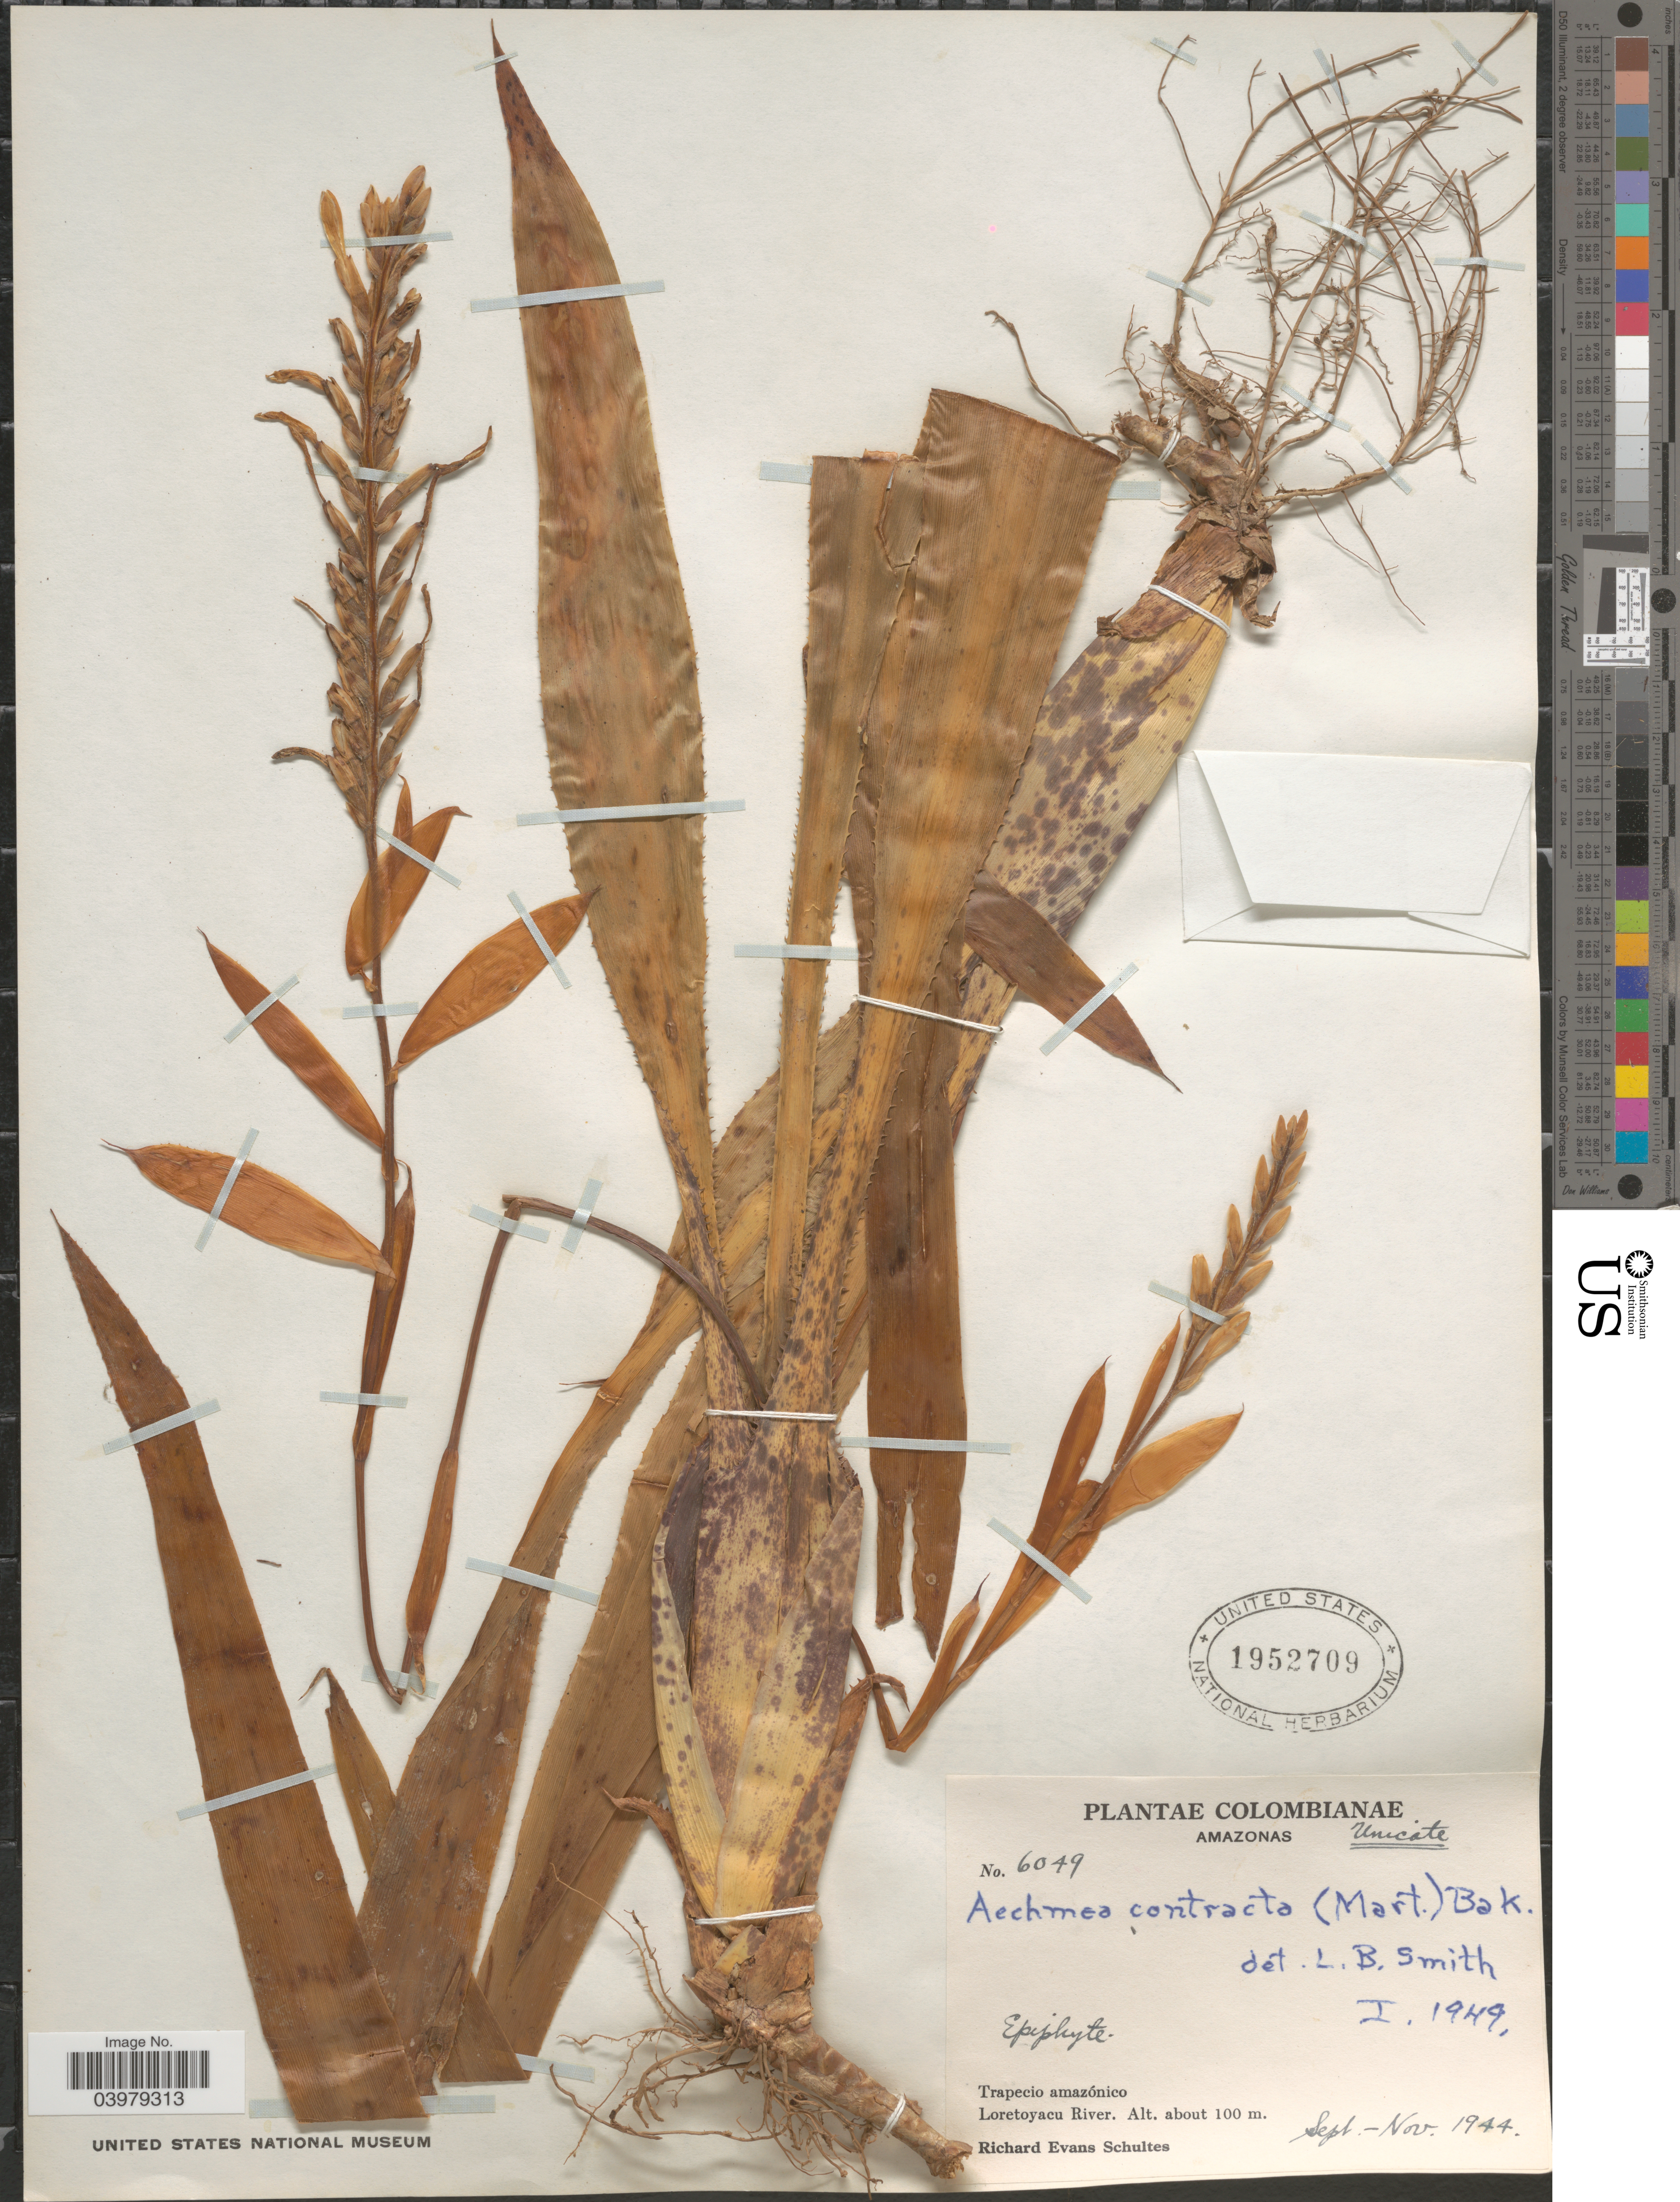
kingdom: Plantae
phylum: Tracheophyta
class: Liliopsida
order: Poales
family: Bromeliaceae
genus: Aechmea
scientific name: Aechmea contracta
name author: (Mart. ex Schult. f.) Baker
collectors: R. E. Schultes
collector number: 6049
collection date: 1944-09/1944-11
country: Colombia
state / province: Amazônas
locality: Trapecio amazónico. Loretoyacu River.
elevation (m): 100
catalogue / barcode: US 1952709